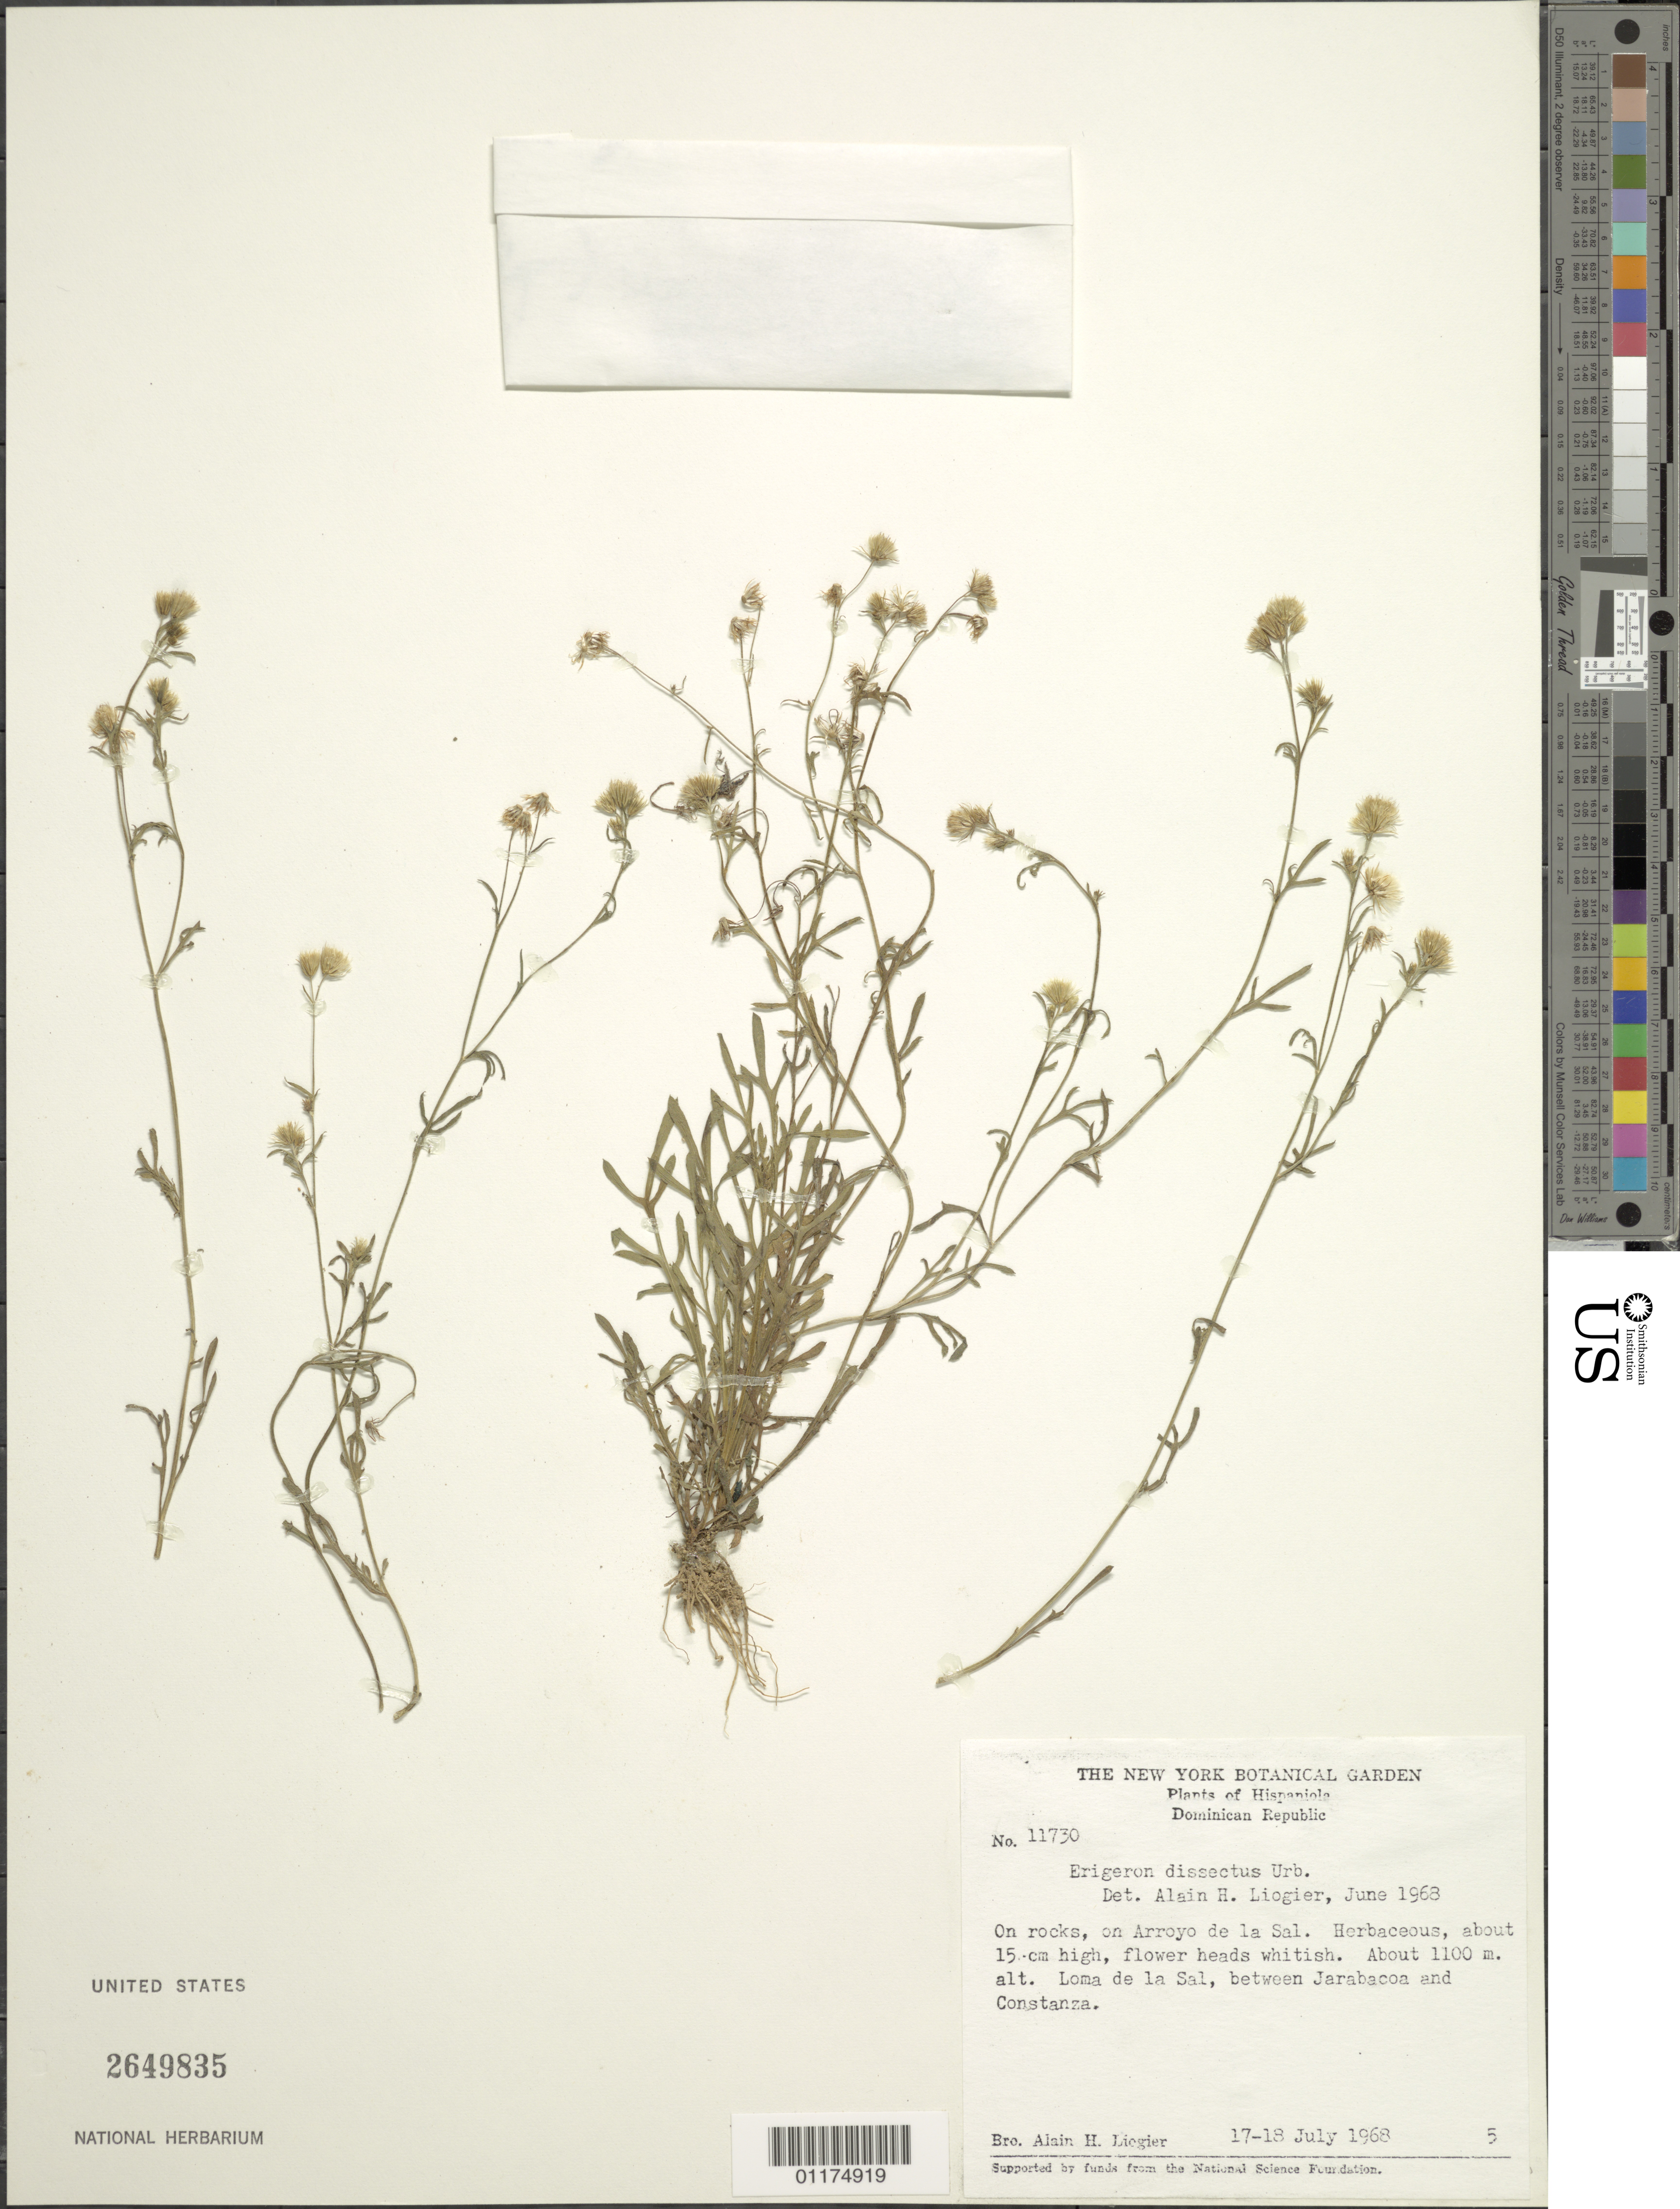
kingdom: Plantae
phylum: Tracheophyta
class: Magnoliopsida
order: Asterales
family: Asteraceae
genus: Erigeron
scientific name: Erigeron dissectus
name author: Urb.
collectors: A. H. Liogier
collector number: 11730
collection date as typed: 17 Jul 1968 to 18 Jul 1968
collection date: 1968-07-17/1968-07-18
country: Dominican Republic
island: Hispaniola I.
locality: On rocks, on Arroyo de la Sal. Loma de la Sal, Between Jarabacoa and Constanza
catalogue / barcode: US 2649835